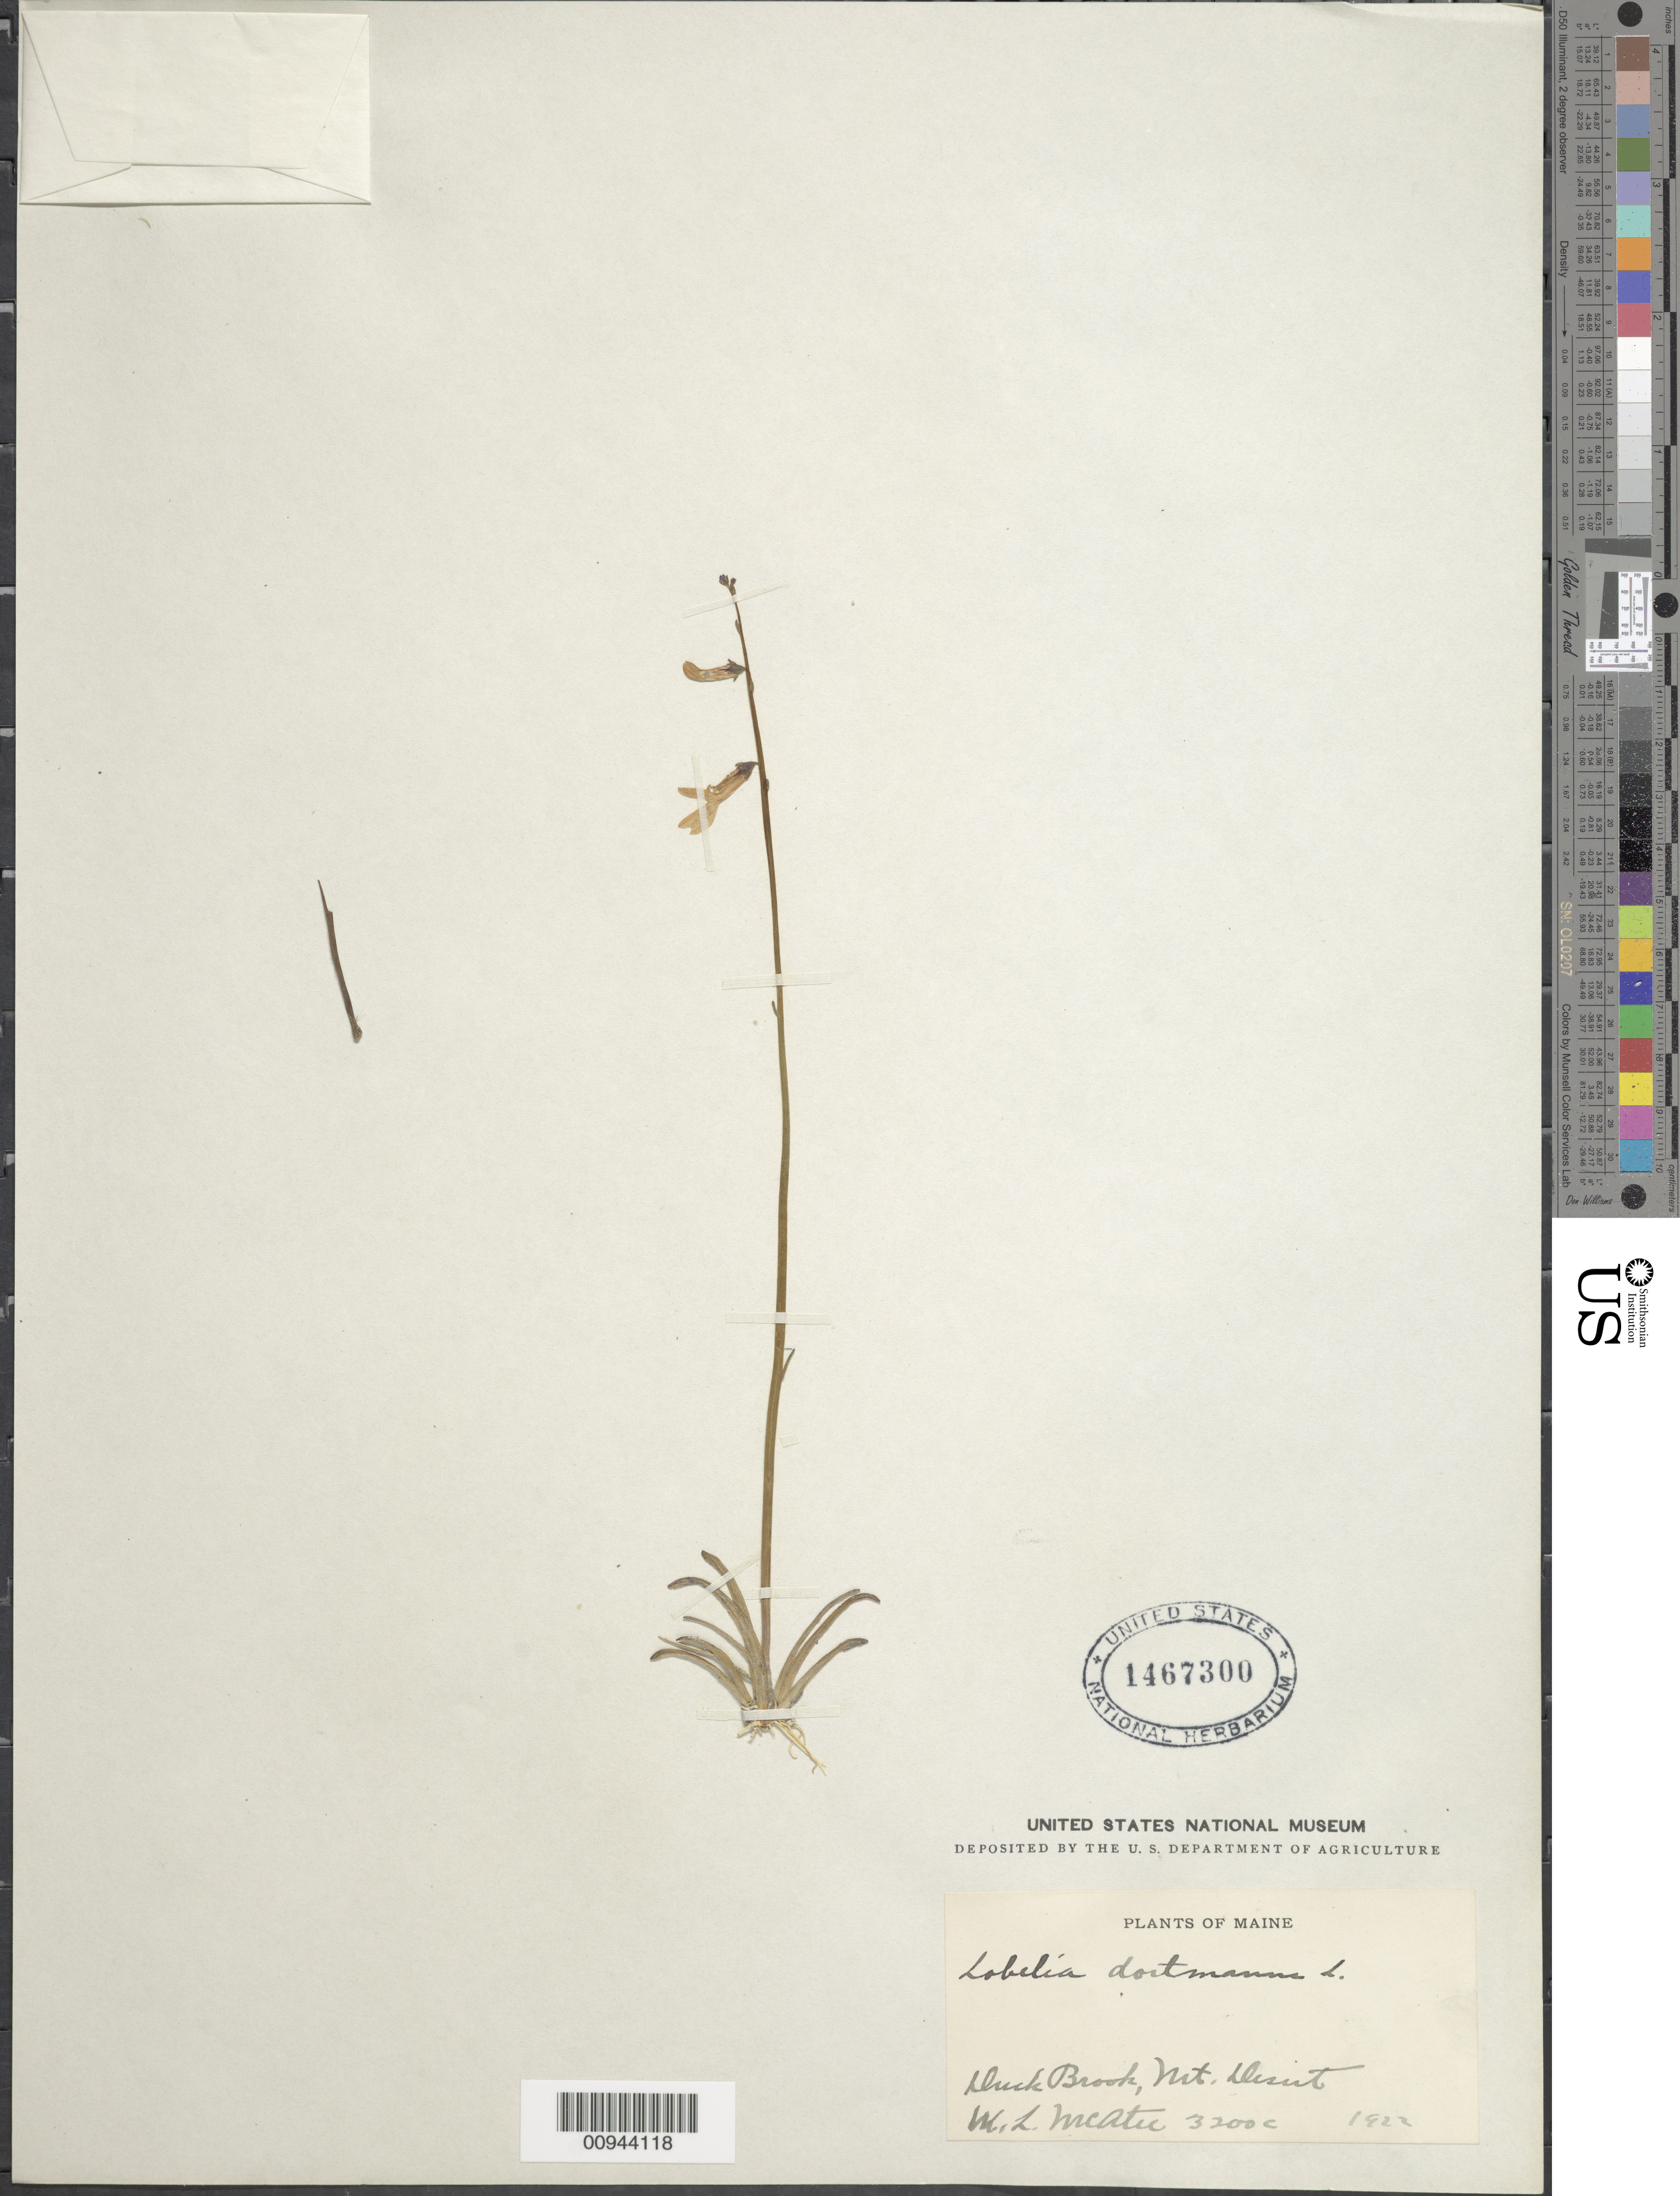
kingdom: Plantae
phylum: Tracheophyta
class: Magnoliopsida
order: Asterales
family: Campanulaceae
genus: Lobelia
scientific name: Lobelia dortmanna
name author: L.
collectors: W. McAtee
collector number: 3200c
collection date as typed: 1922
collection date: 1922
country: United States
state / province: Maine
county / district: Hancock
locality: Mt Desert, Duck Brook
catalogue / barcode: US 1467300